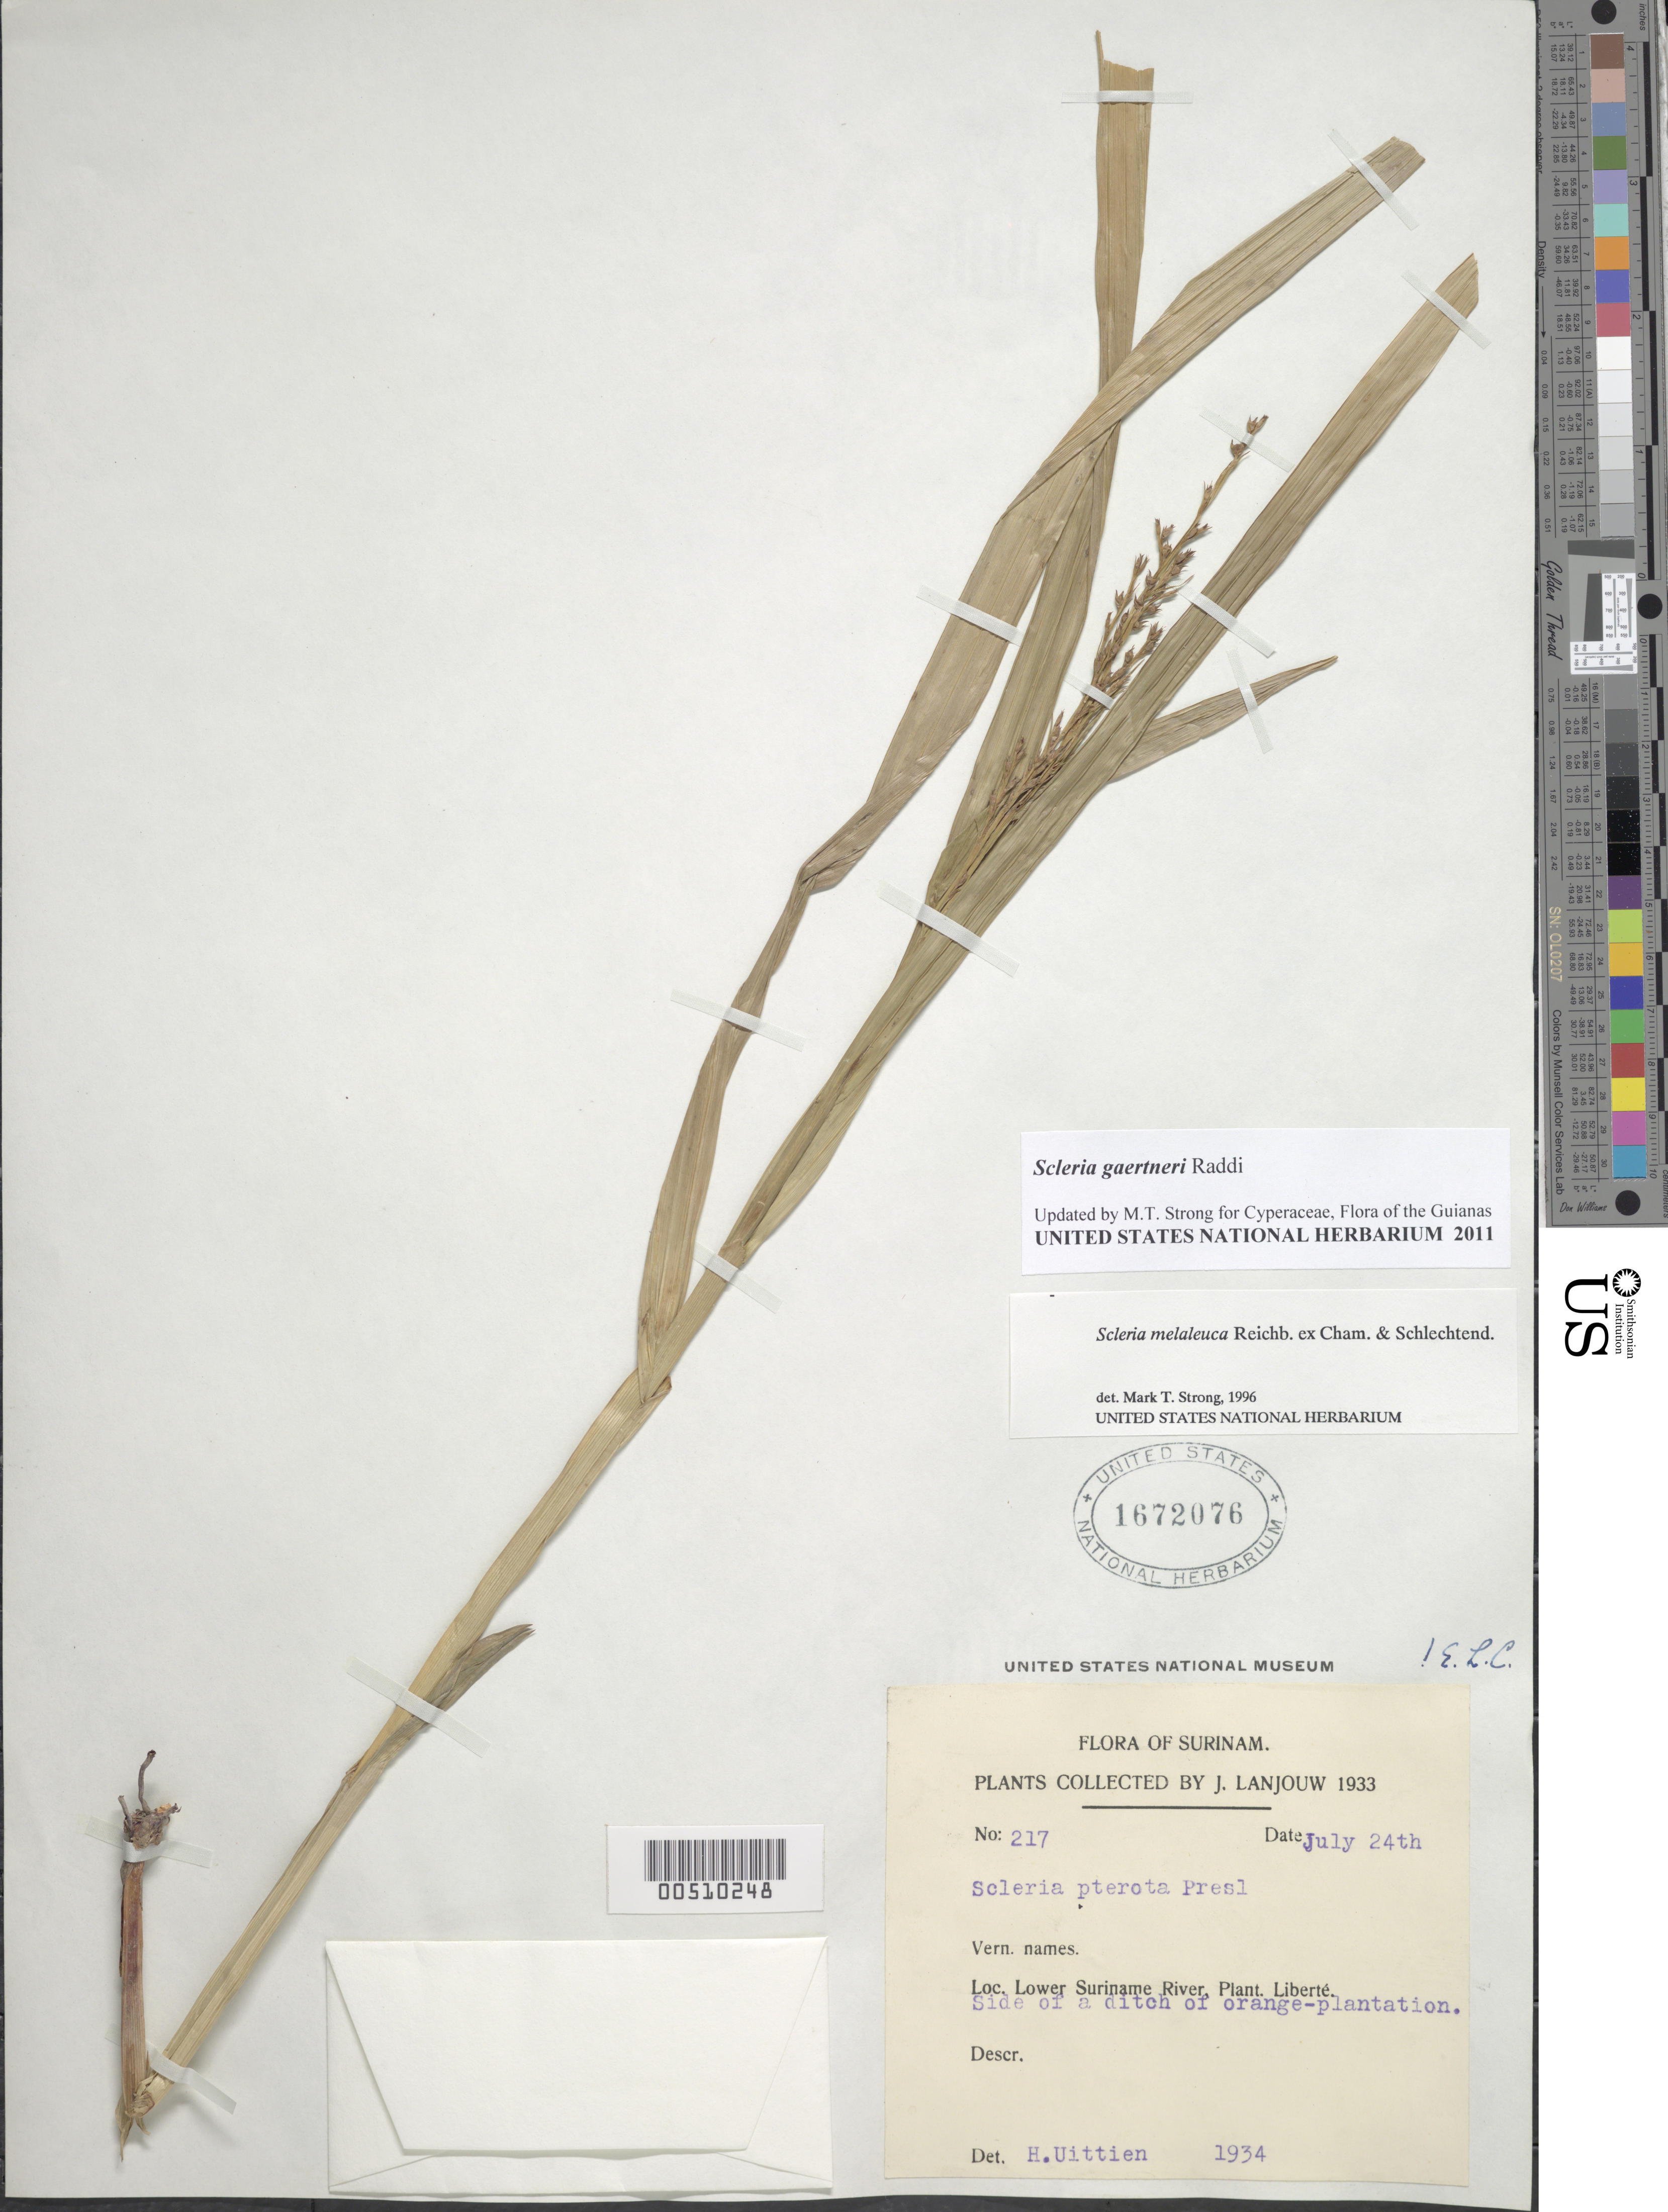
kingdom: Plantae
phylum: Tracheophyta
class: Liliopsida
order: Poales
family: Cyperaceae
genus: Scleria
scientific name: Scleria gaertneri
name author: Raddi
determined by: Strong, Mark T., (BOT), Smithsonian Institution - National Museum of Natural History (UNITED STATES)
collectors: J. Lanjouw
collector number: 217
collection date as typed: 24 Jul 1933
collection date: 1933-07-24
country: Suriname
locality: Lower Suriname River, Plant. Liberte.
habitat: Side of ditch of orange-plantation.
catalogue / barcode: US 1672076